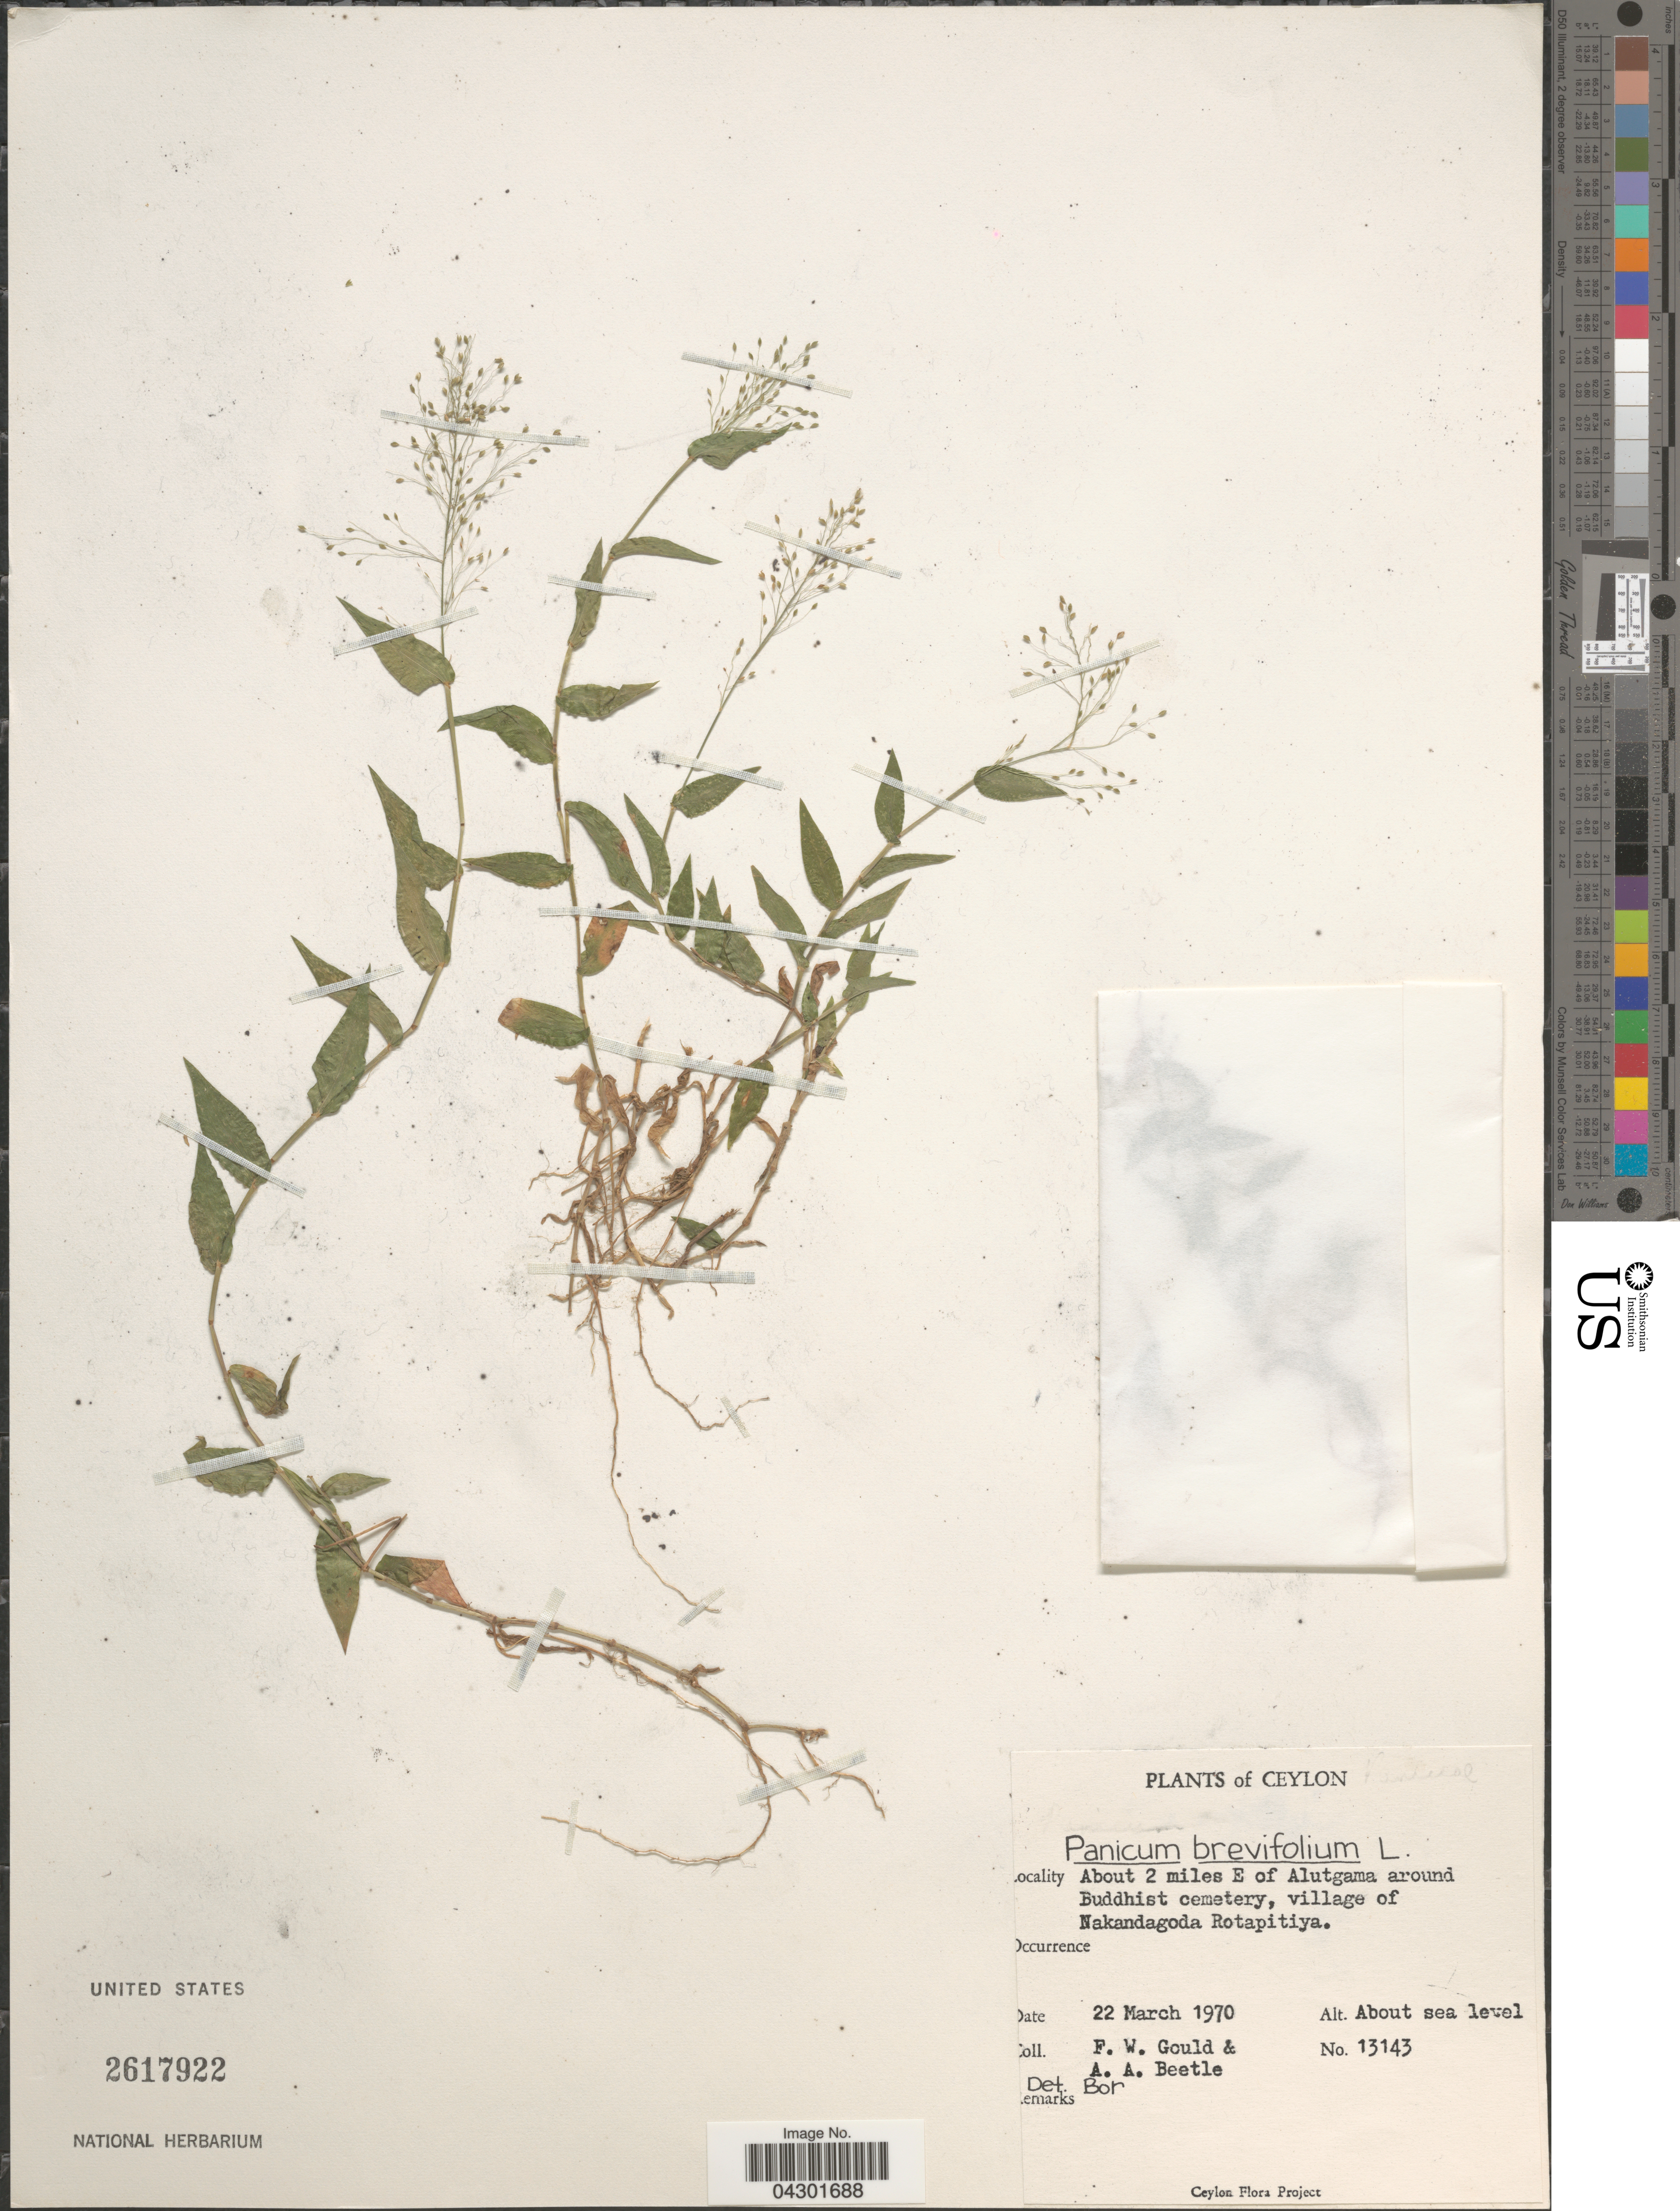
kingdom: Plantae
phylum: Tracheophyta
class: Liliopsida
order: Poales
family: Poaceae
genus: Panicum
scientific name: Panicum brevifolium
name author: L.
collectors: F. W. Gould & A. A. Beetle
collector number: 13143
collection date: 1970-03-22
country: Sri Lanka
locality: Ceylon. About 2 miles E of Alutgama around Buddhist cemetery, village of Nakandagoda Rotapitiya.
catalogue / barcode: US 2617922